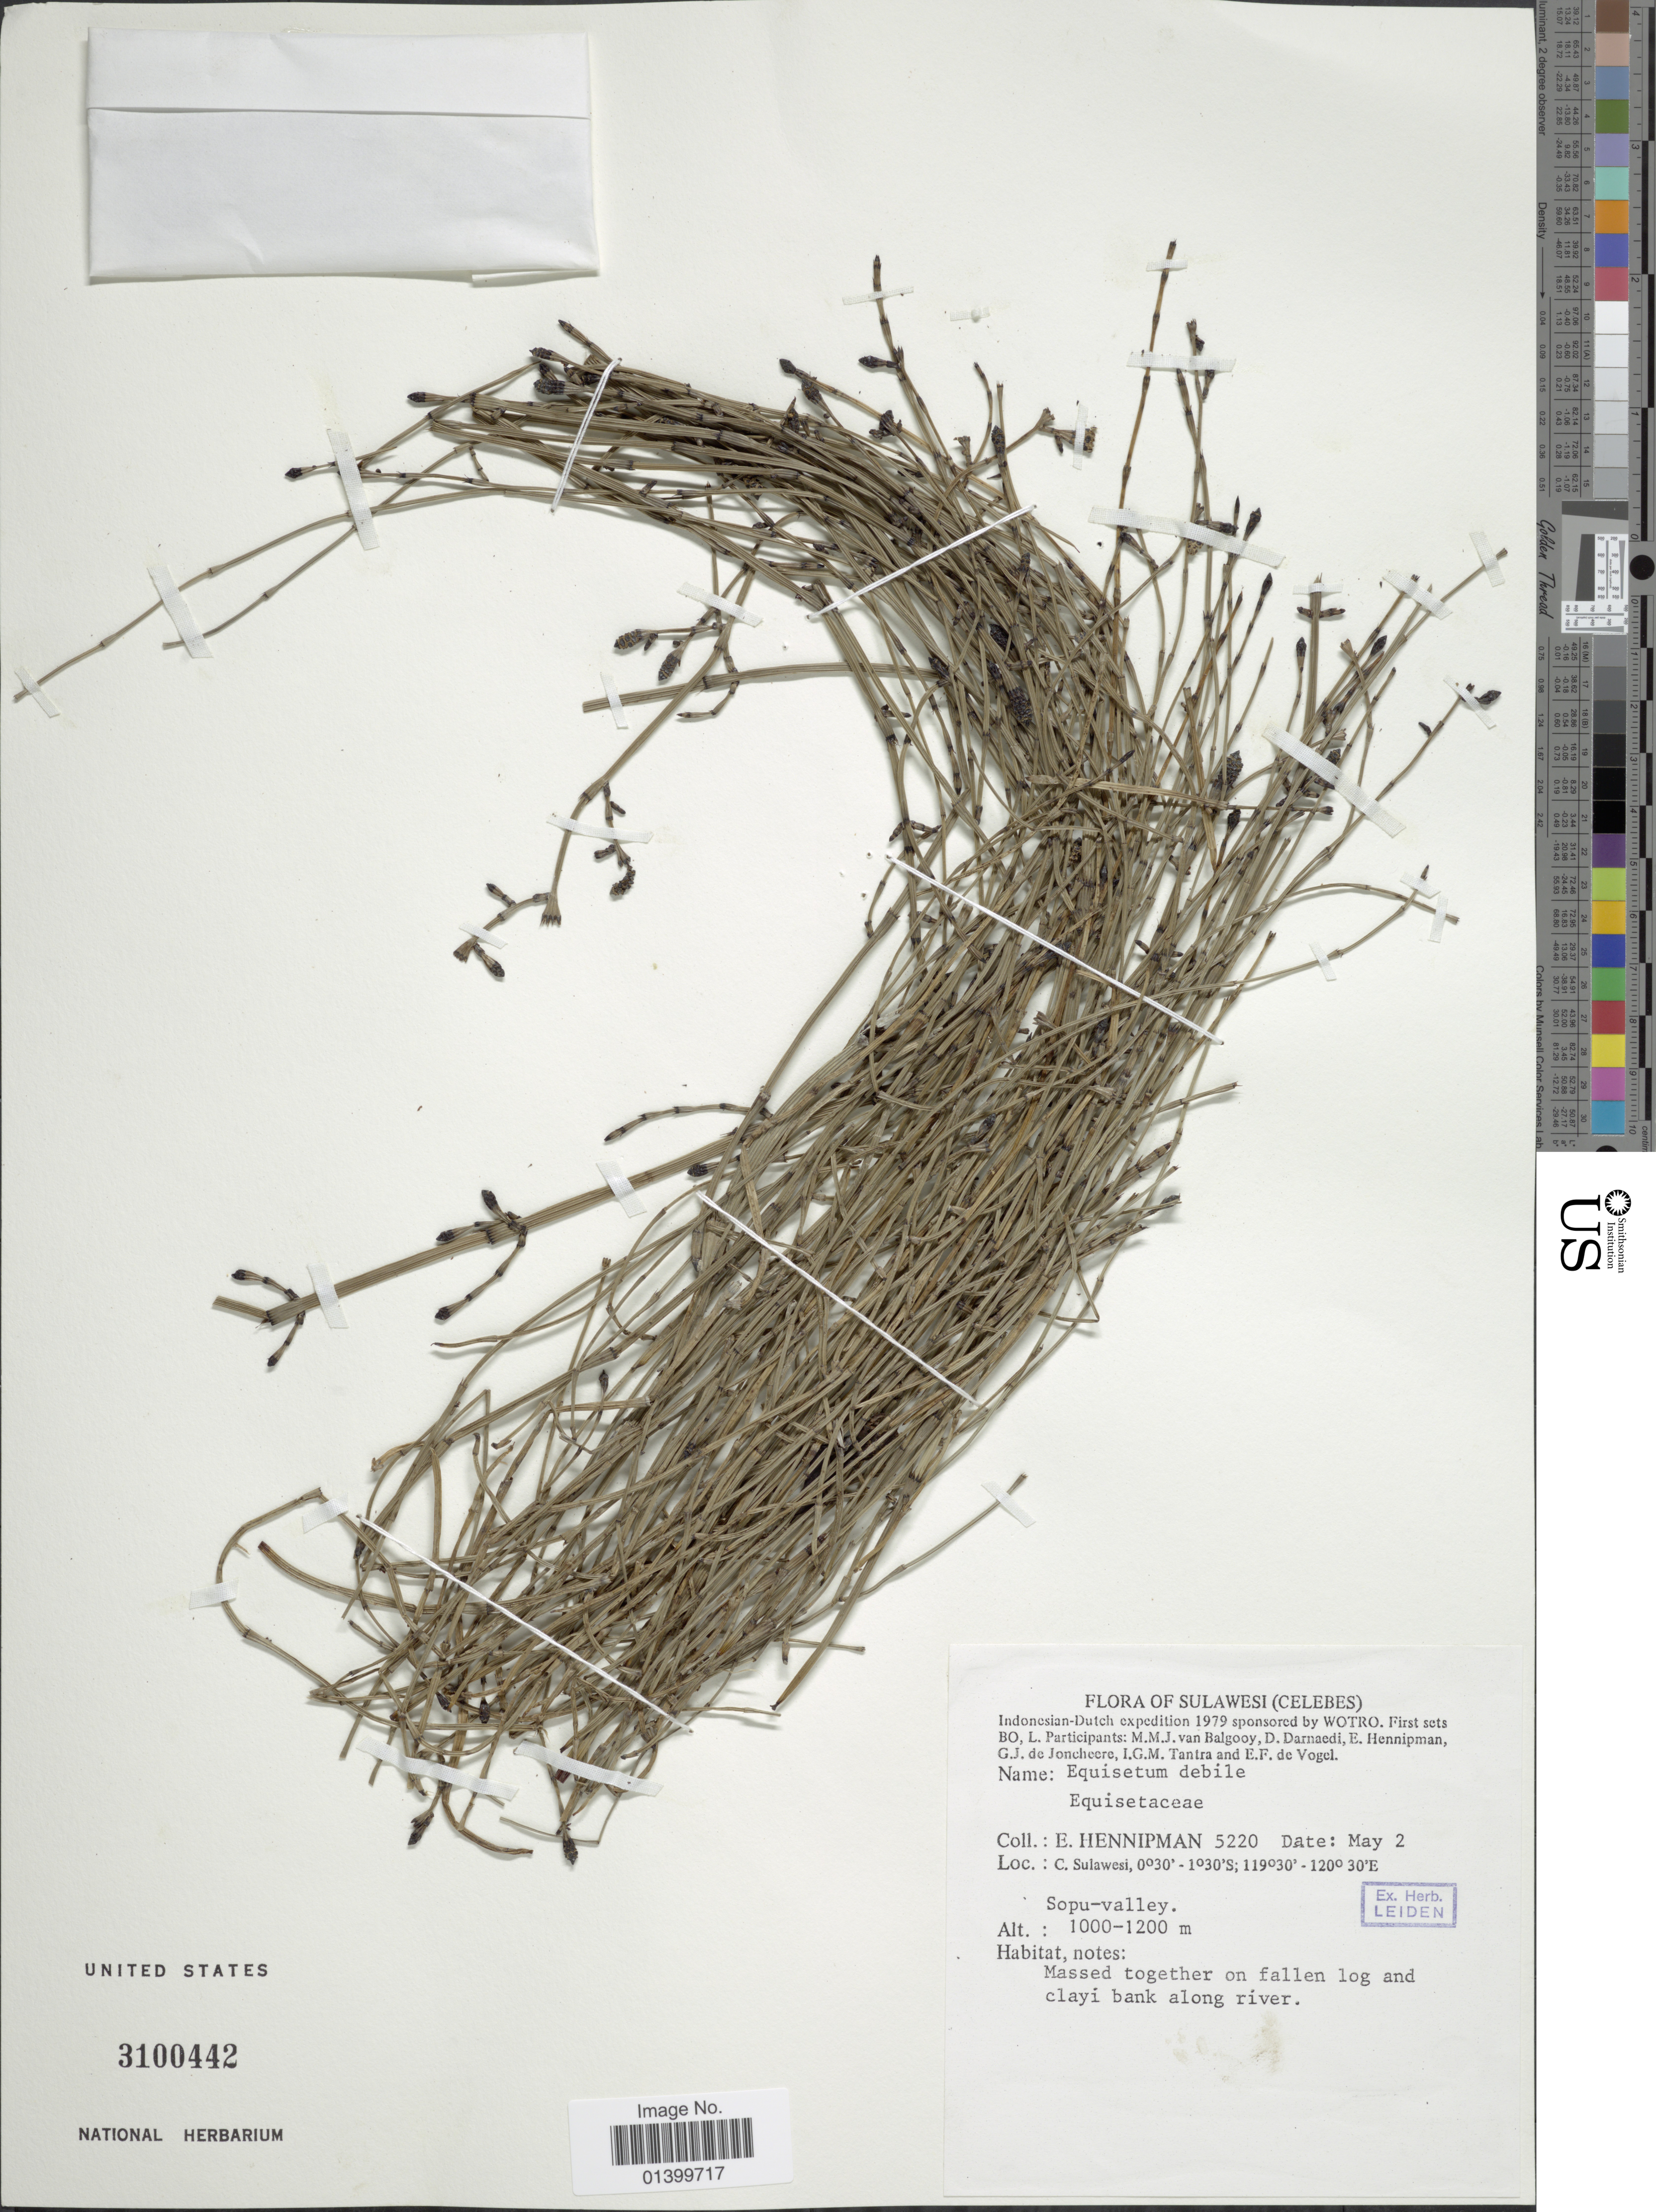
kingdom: Plantae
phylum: Tracheophyta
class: Polypodiopsida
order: Equisetales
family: Equisetaceae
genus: Equisetum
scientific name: Equisetum ramosissimum subsp. debile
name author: (Roxb. ex Vaucher) Hauke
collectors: E. Hennipman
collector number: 5220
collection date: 1979-05-02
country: Indonesia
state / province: Sulawesi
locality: Flora of Sulawesi (Celebes). C. Sulawesi, Sopu-valley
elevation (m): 1000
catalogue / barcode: US 3100442